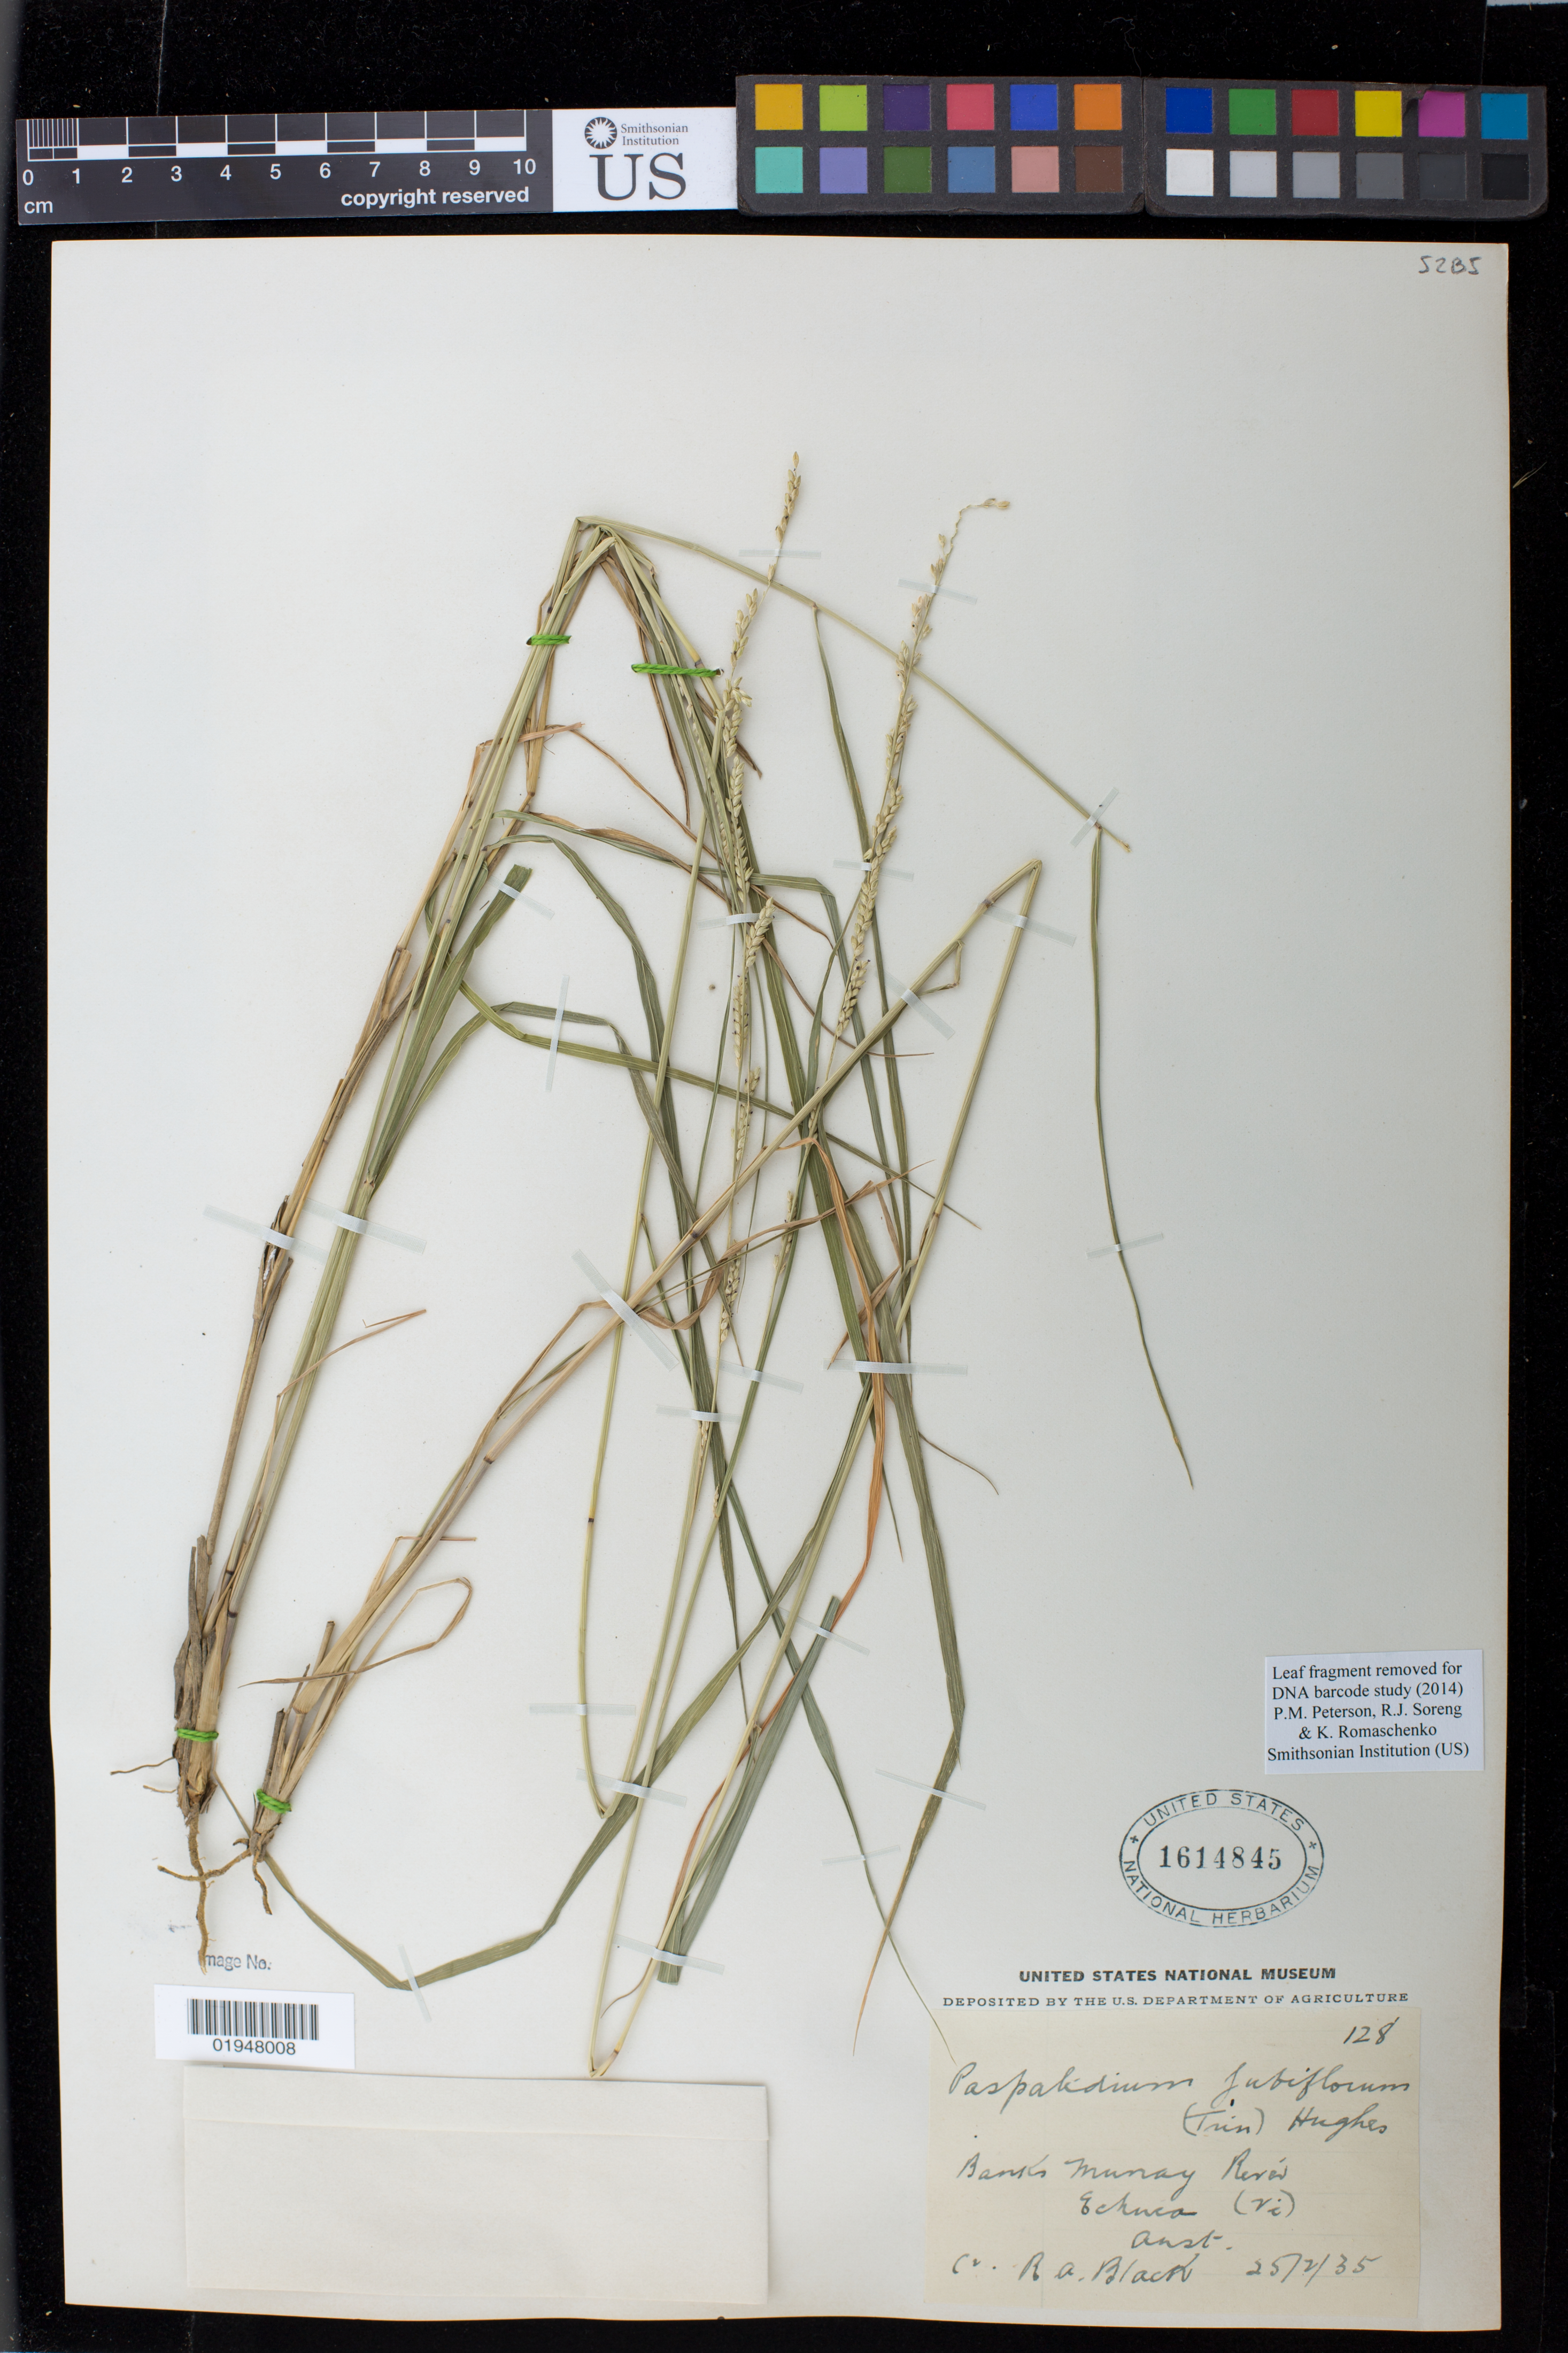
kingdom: Plantae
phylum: Tracheophyta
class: Liliopsida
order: Poales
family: Poaceae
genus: Paspalidium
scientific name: Paspalidium jubiflorum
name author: (Trin.) C.E. Hughes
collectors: R. A. Black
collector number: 128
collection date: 1935-02-25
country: Australia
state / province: Victoria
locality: Banks Murray River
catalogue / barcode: US 1614845